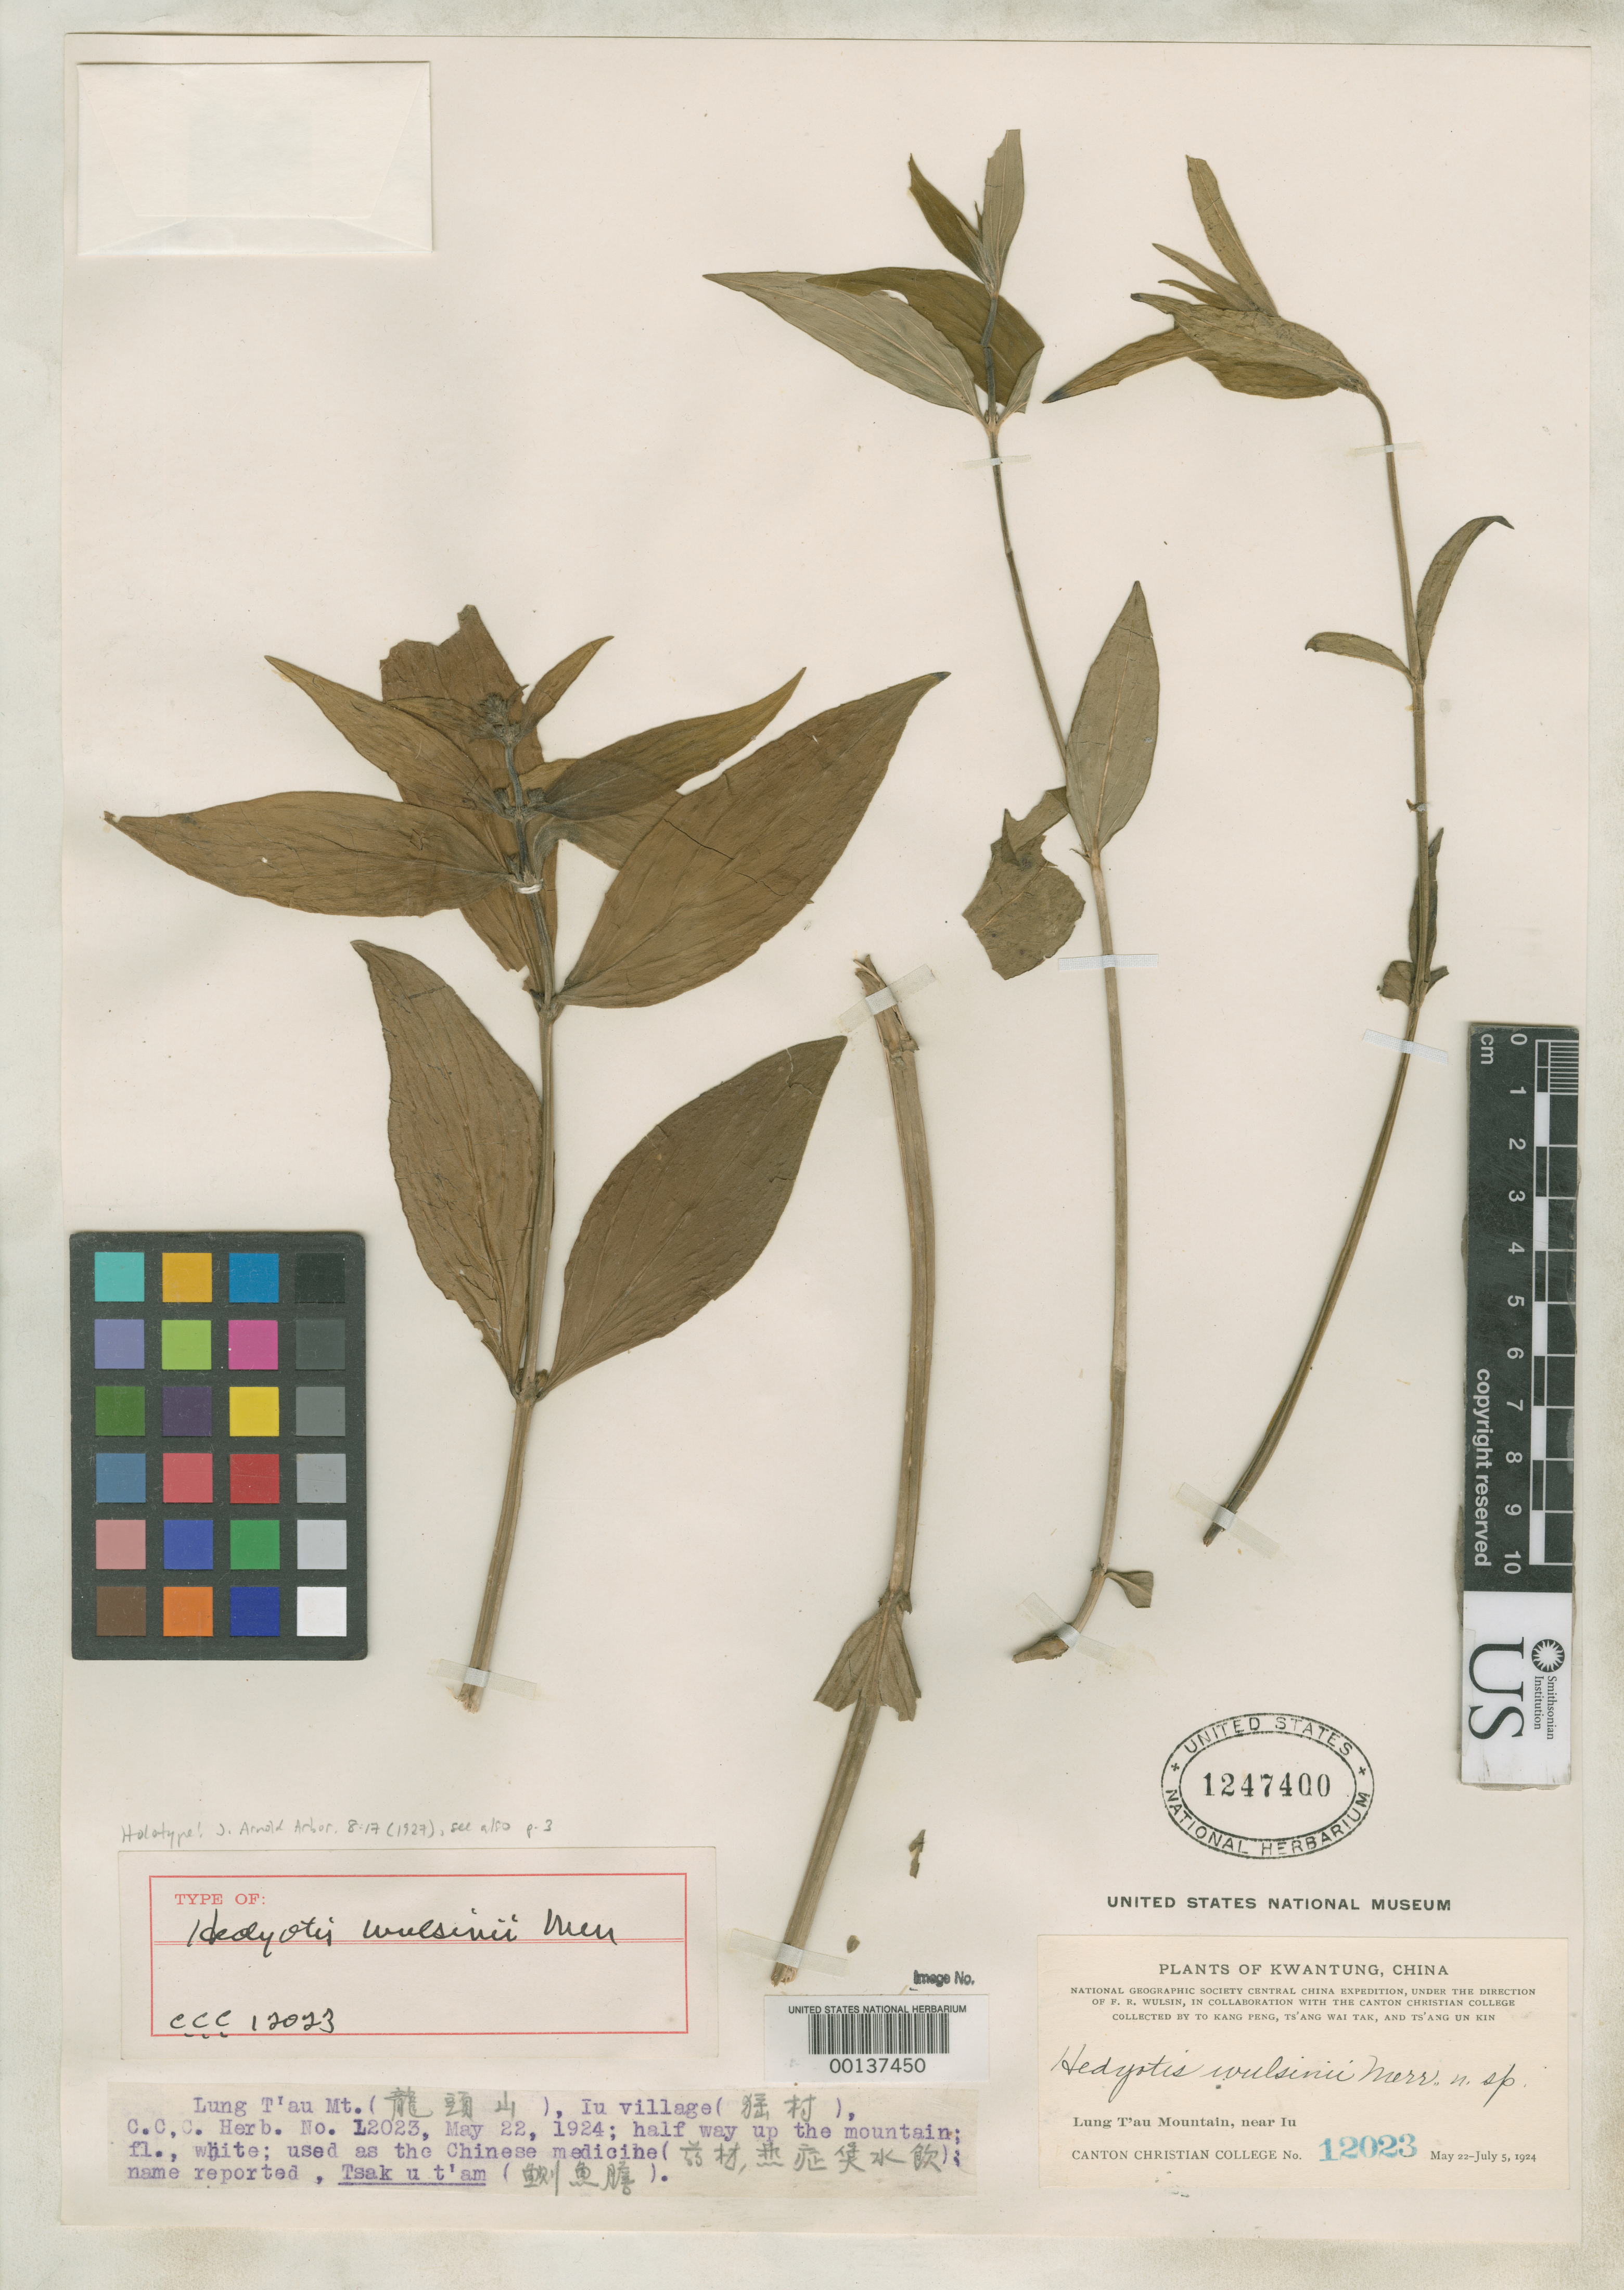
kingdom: Plantae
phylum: Tracheophyta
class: Magnoliopsida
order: Gentianales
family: Rubiaceae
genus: Hedyotis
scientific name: Hedyotis wulsinii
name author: Merr.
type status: Holotype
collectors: Kang Peng To, W. T. Tsang & U. K. Tsang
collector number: C.C.C. 12023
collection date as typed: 22 May 1924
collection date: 1924-05-22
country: China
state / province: Guangdong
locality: Lung T'au Mountain, near Iu.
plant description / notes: Introduction (p. 3) indicates holotypes at US: "The study set of these collections is deposited in the Herbarium of the University of California, but the actual types of those species based on the Wulsin Expedition collections are in the United States National Herbarium."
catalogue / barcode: US 1247400